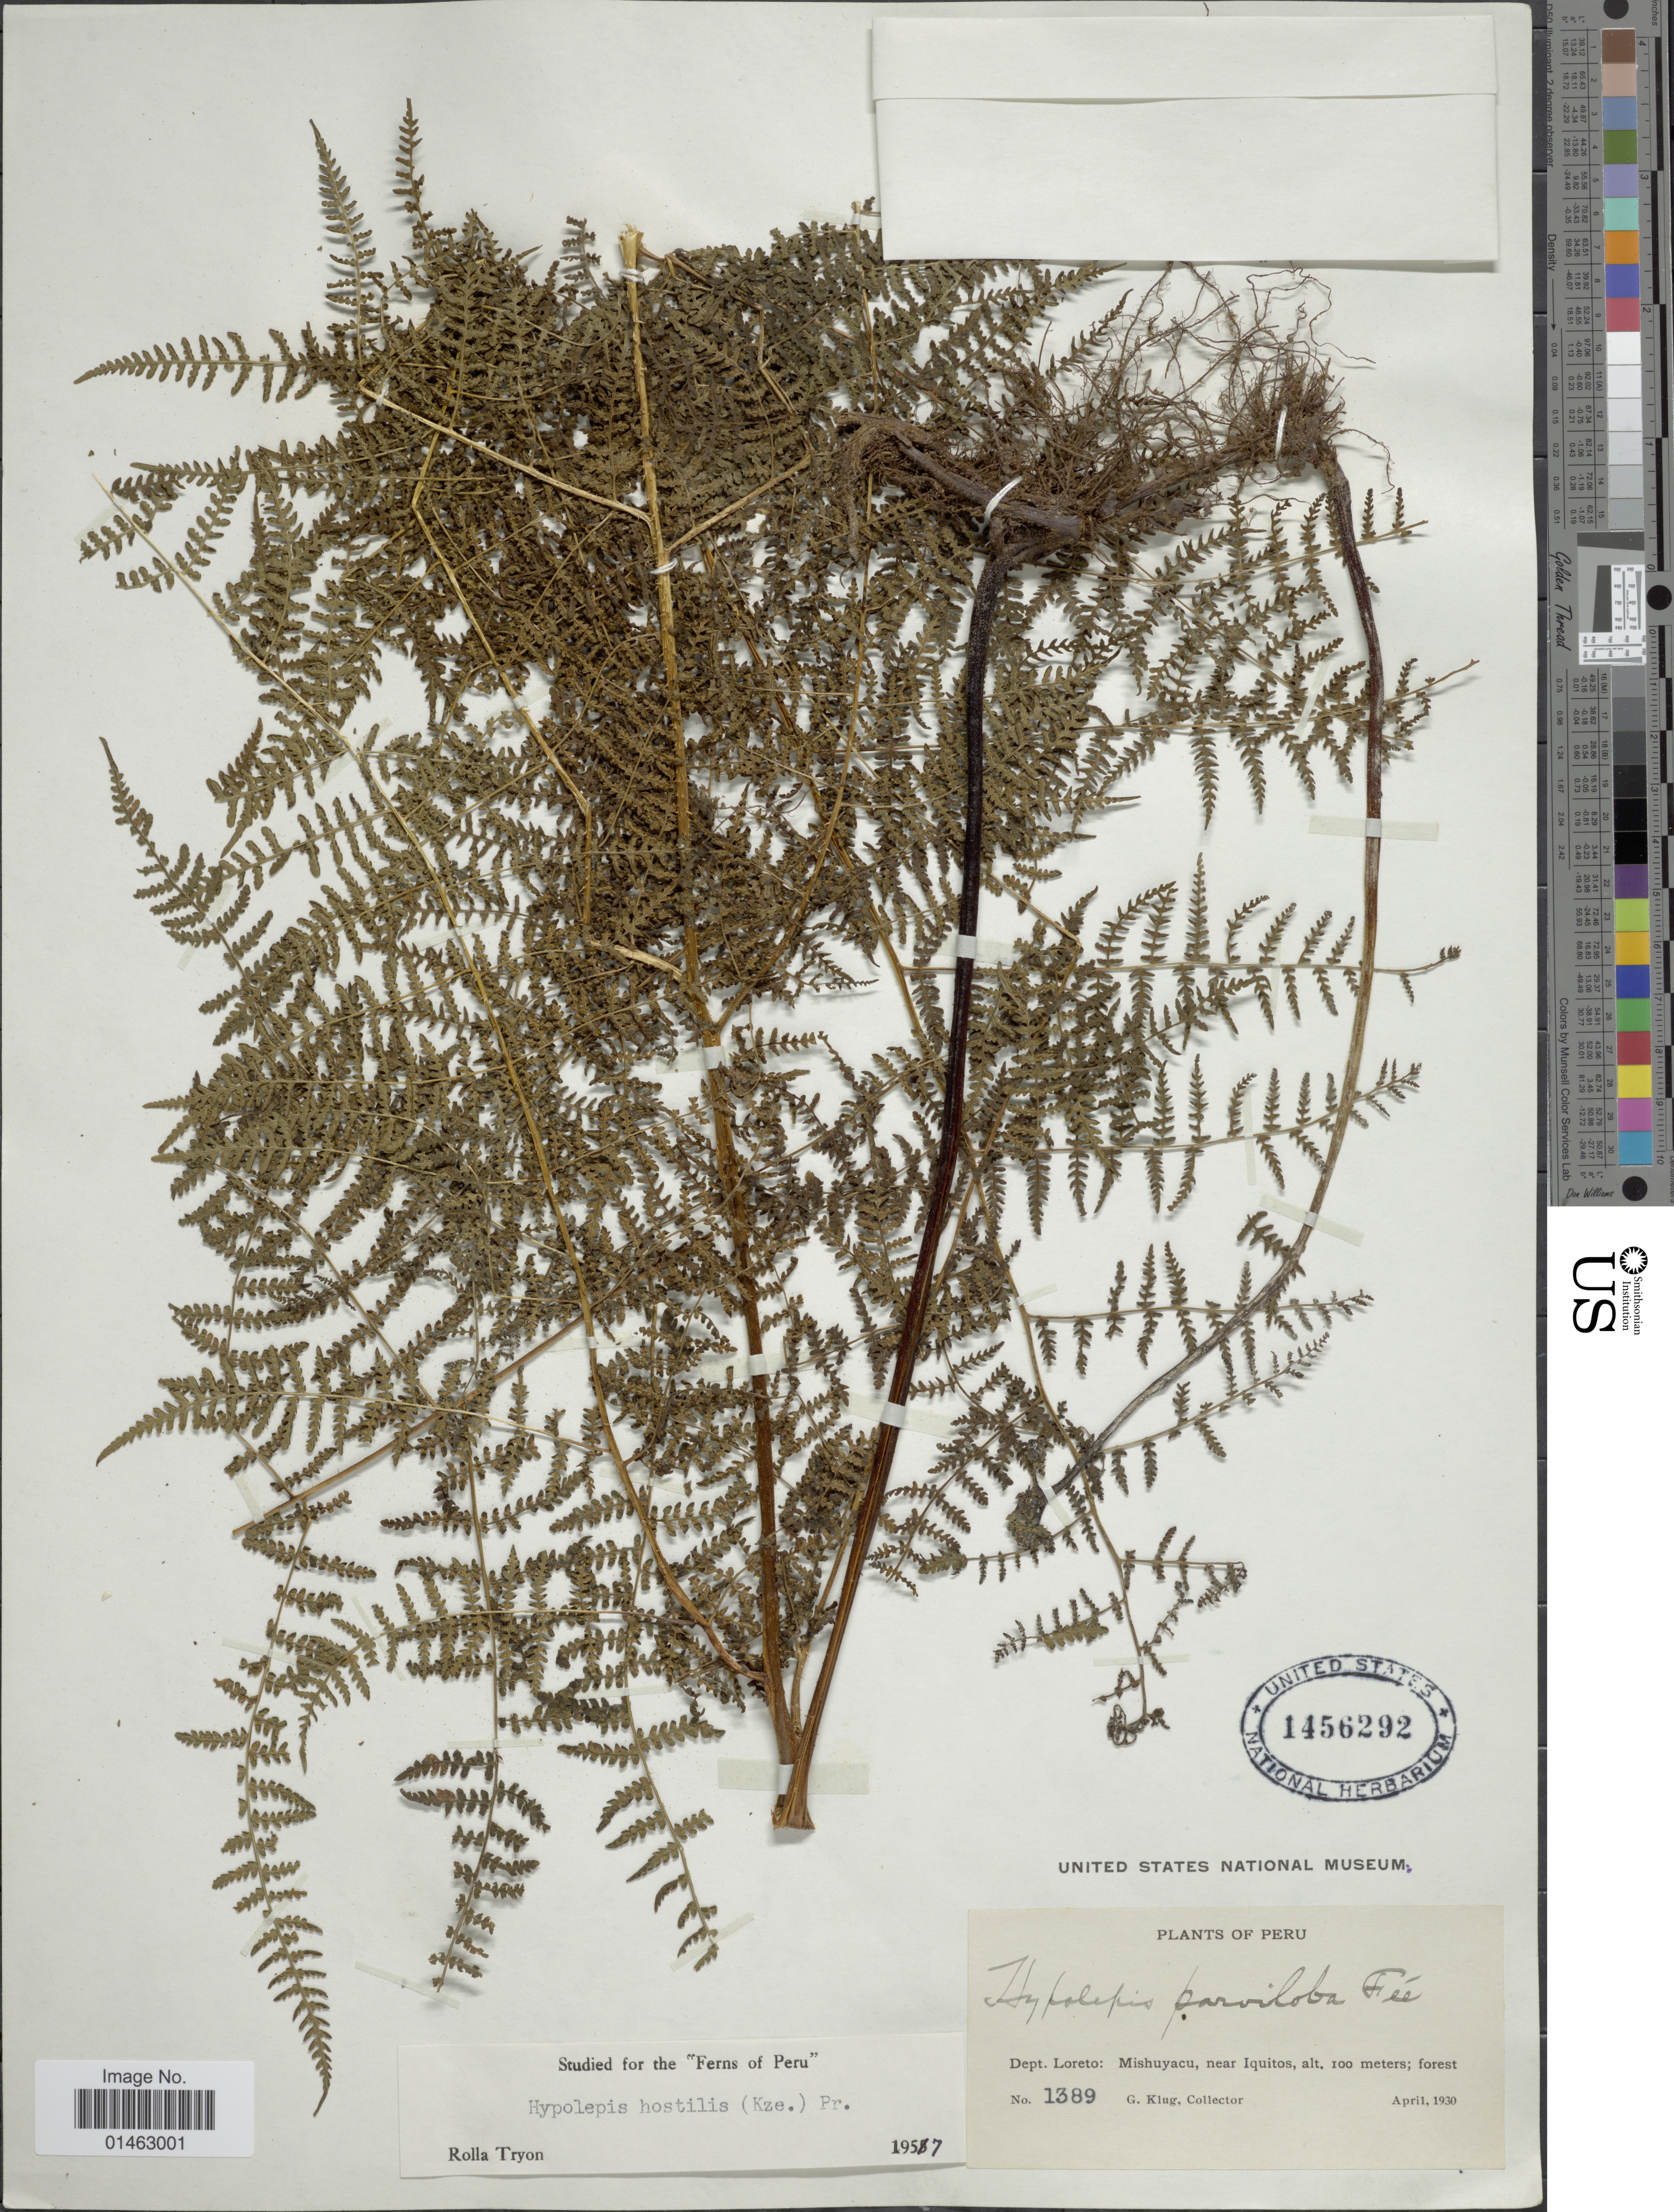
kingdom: Plantae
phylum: Tracheophyta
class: Polypodiopsida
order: Polypodiales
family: Dennstaedtiaceae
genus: Hypolepis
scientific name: Hypolepis hostilis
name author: (Kunze) C. Presl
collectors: G. Klug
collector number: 1389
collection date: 1930-04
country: Peru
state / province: Loreto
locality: Dept. Loreto: Mishuyacu, near Iquitos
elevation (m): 100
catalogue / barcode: US 1456292